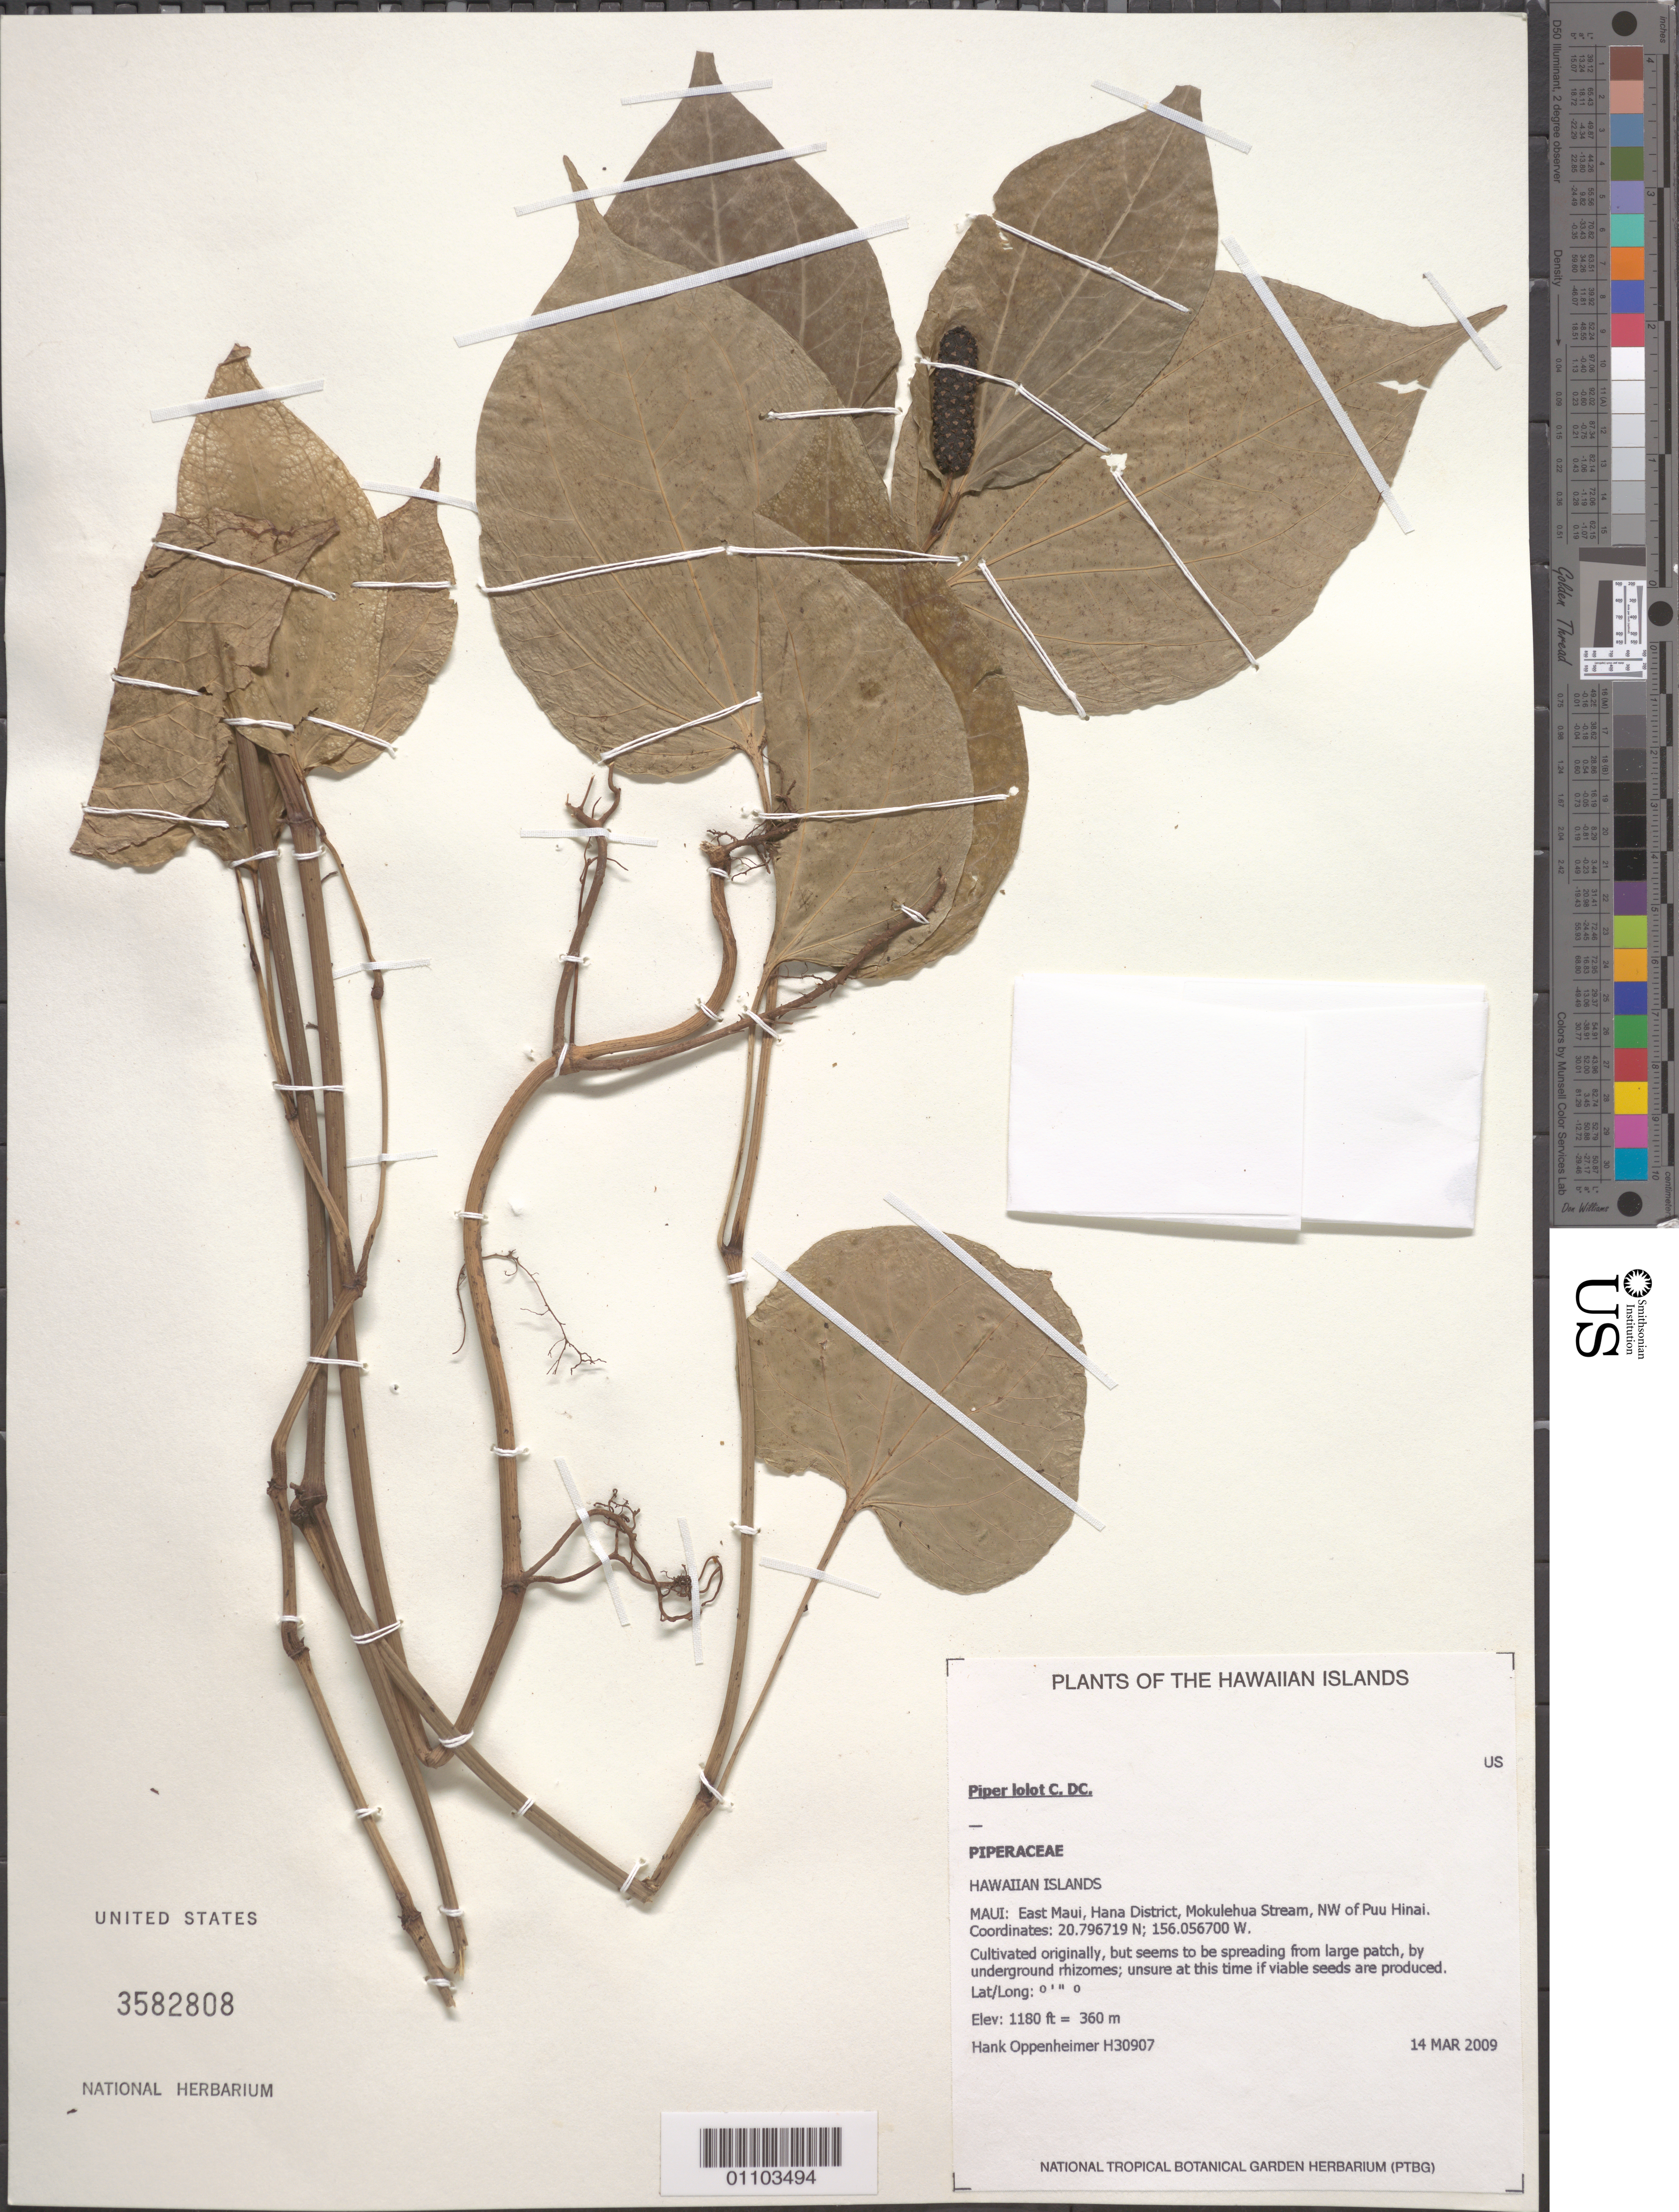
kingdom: Plantae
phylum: Tracheophyta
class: Magnoliopsida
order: Piperales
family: Piperaceae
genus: Piper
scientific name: Piper lolot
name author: C. DC.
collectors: H. Oppenheimer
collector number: H30907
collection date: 2009-03-14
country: United States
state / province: Hawaii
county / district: Maui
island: Maui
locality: Hamakua District, Mokulehua Stream, NW of Puu Hinai.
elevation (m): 360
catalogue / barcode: US 3582808